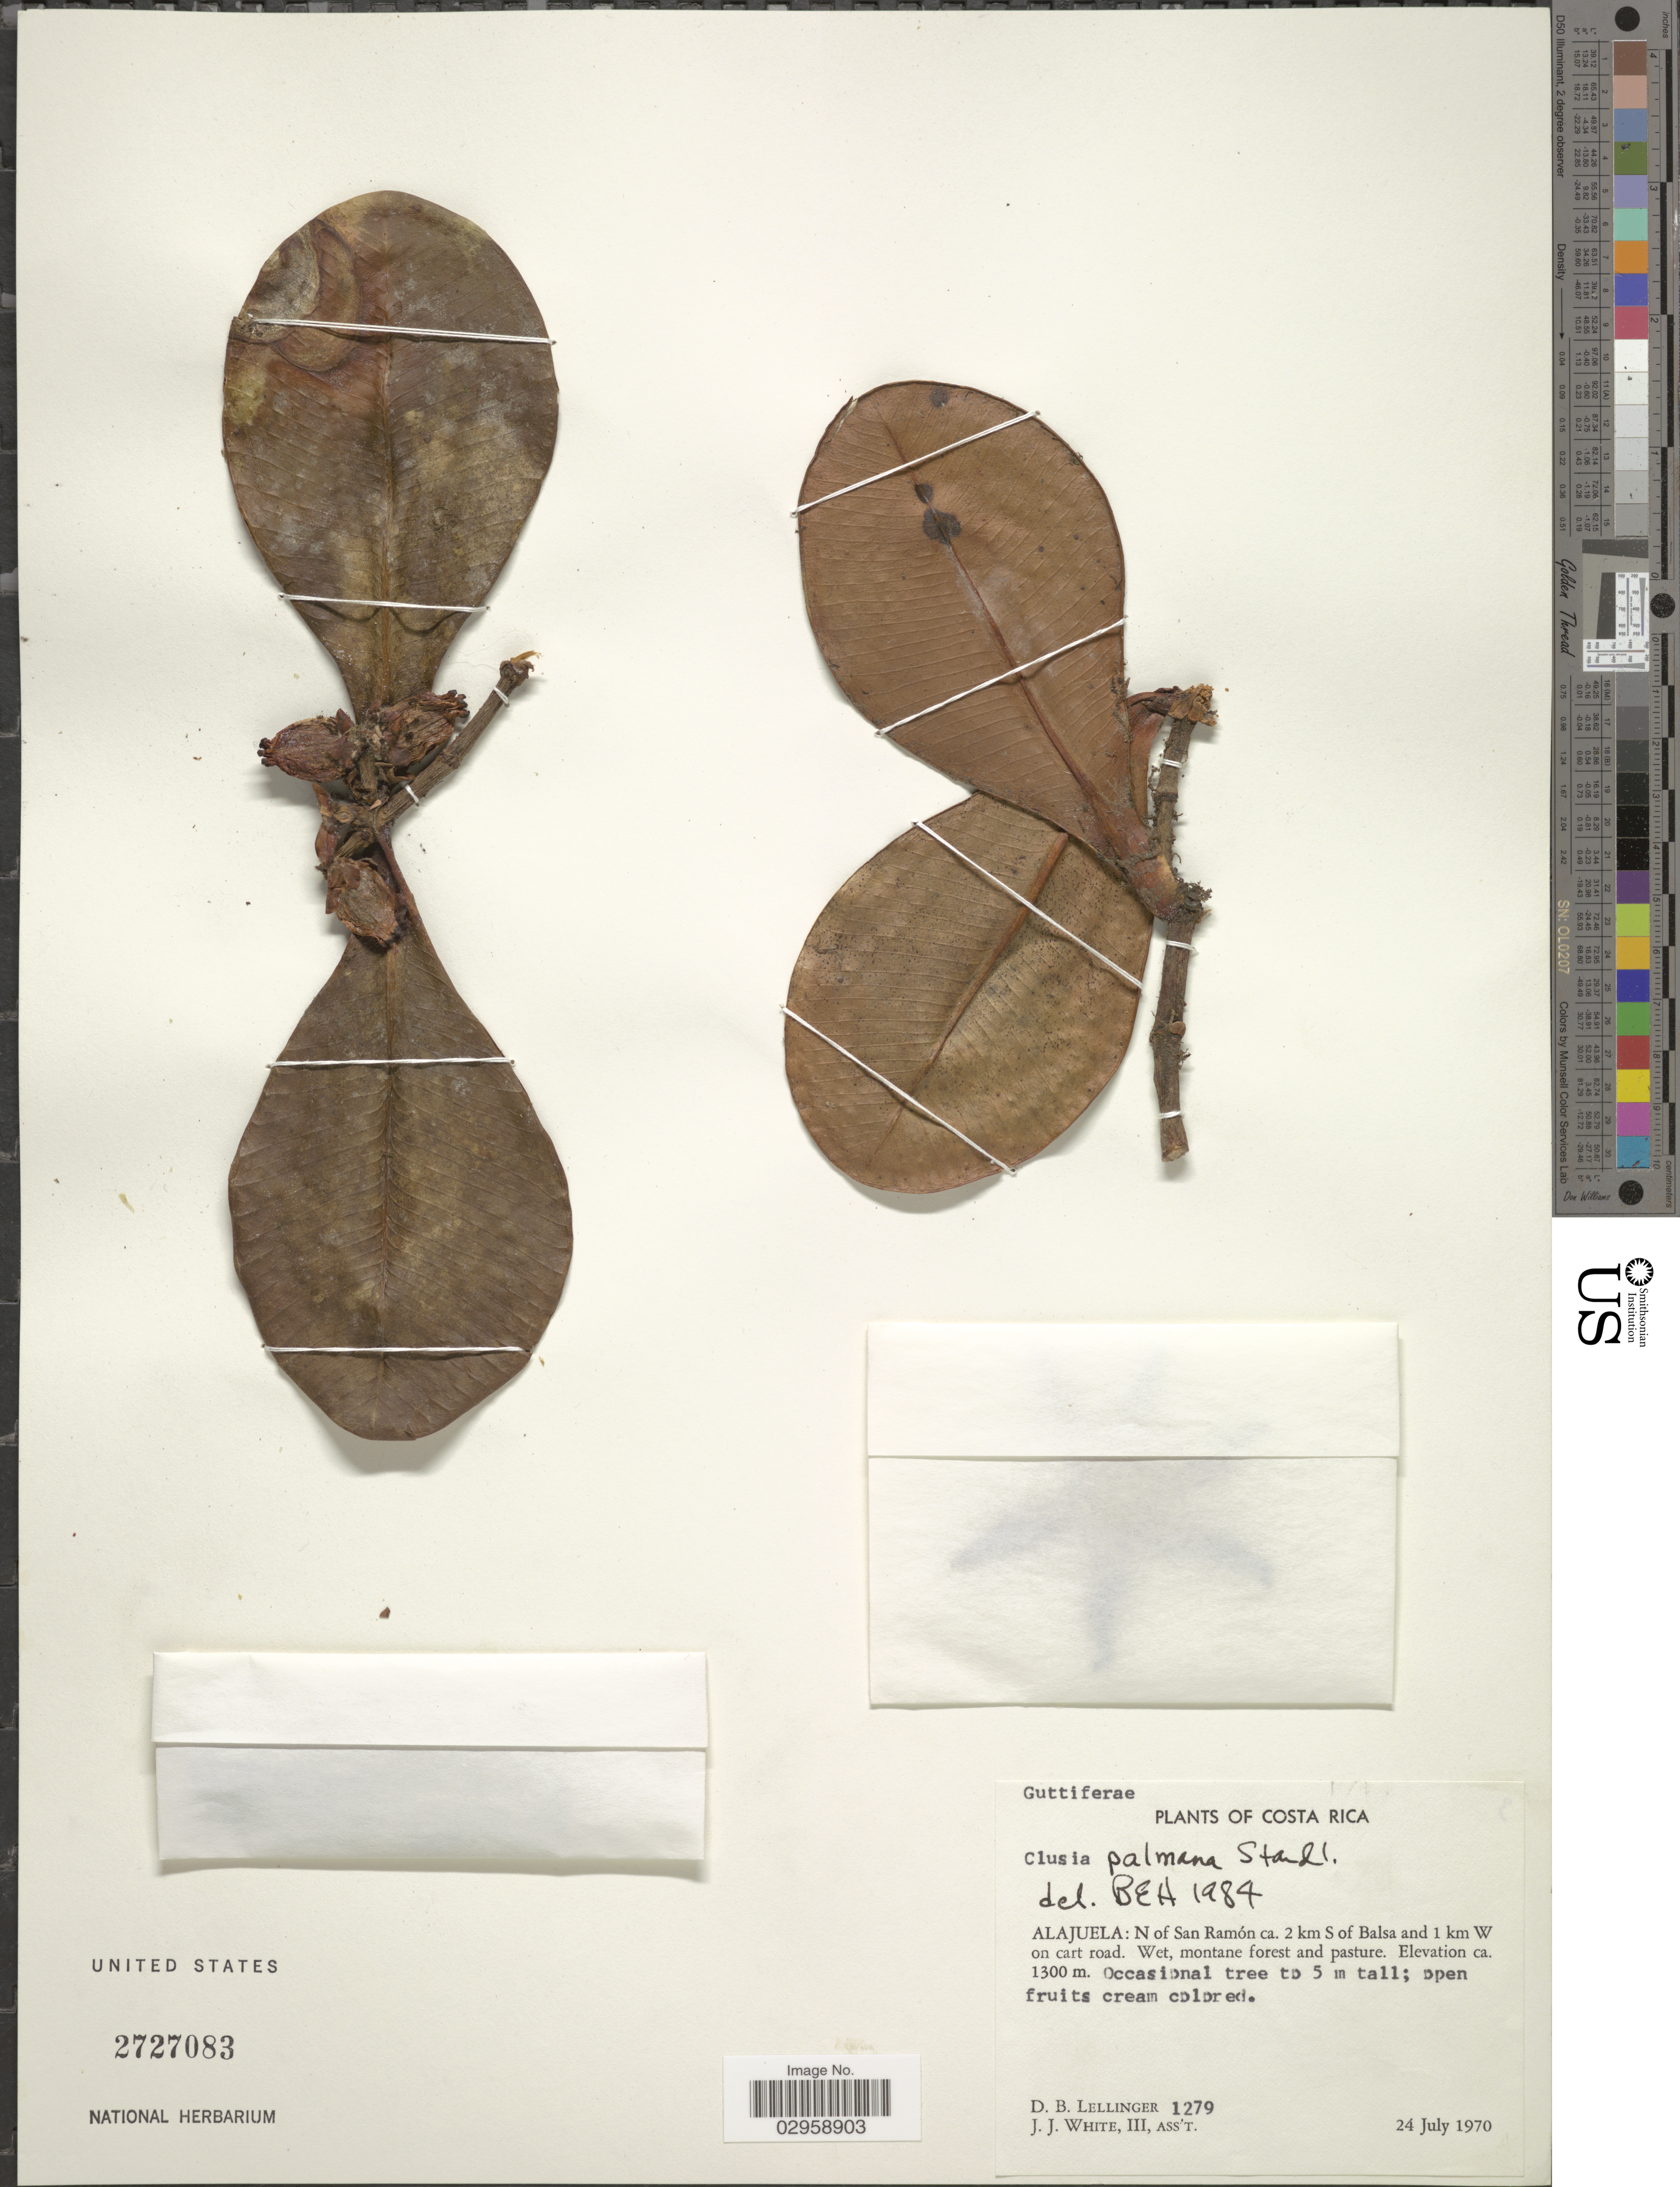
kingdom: Plantae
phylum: Tracheophyta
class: Magnoliopsida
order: Malpighiales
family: Clusiaceae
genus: Clusia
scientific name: Clusia palmana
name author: Standl.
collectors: D. B. Lellinger & J. J. White III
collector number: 1279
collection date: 1970-07-24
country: Costa Rica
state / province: Alajuela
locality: N of San Ramón ca. 2 km S of Balsa and 1 km W on cart road.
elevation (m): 1300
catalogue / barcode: US 2727083